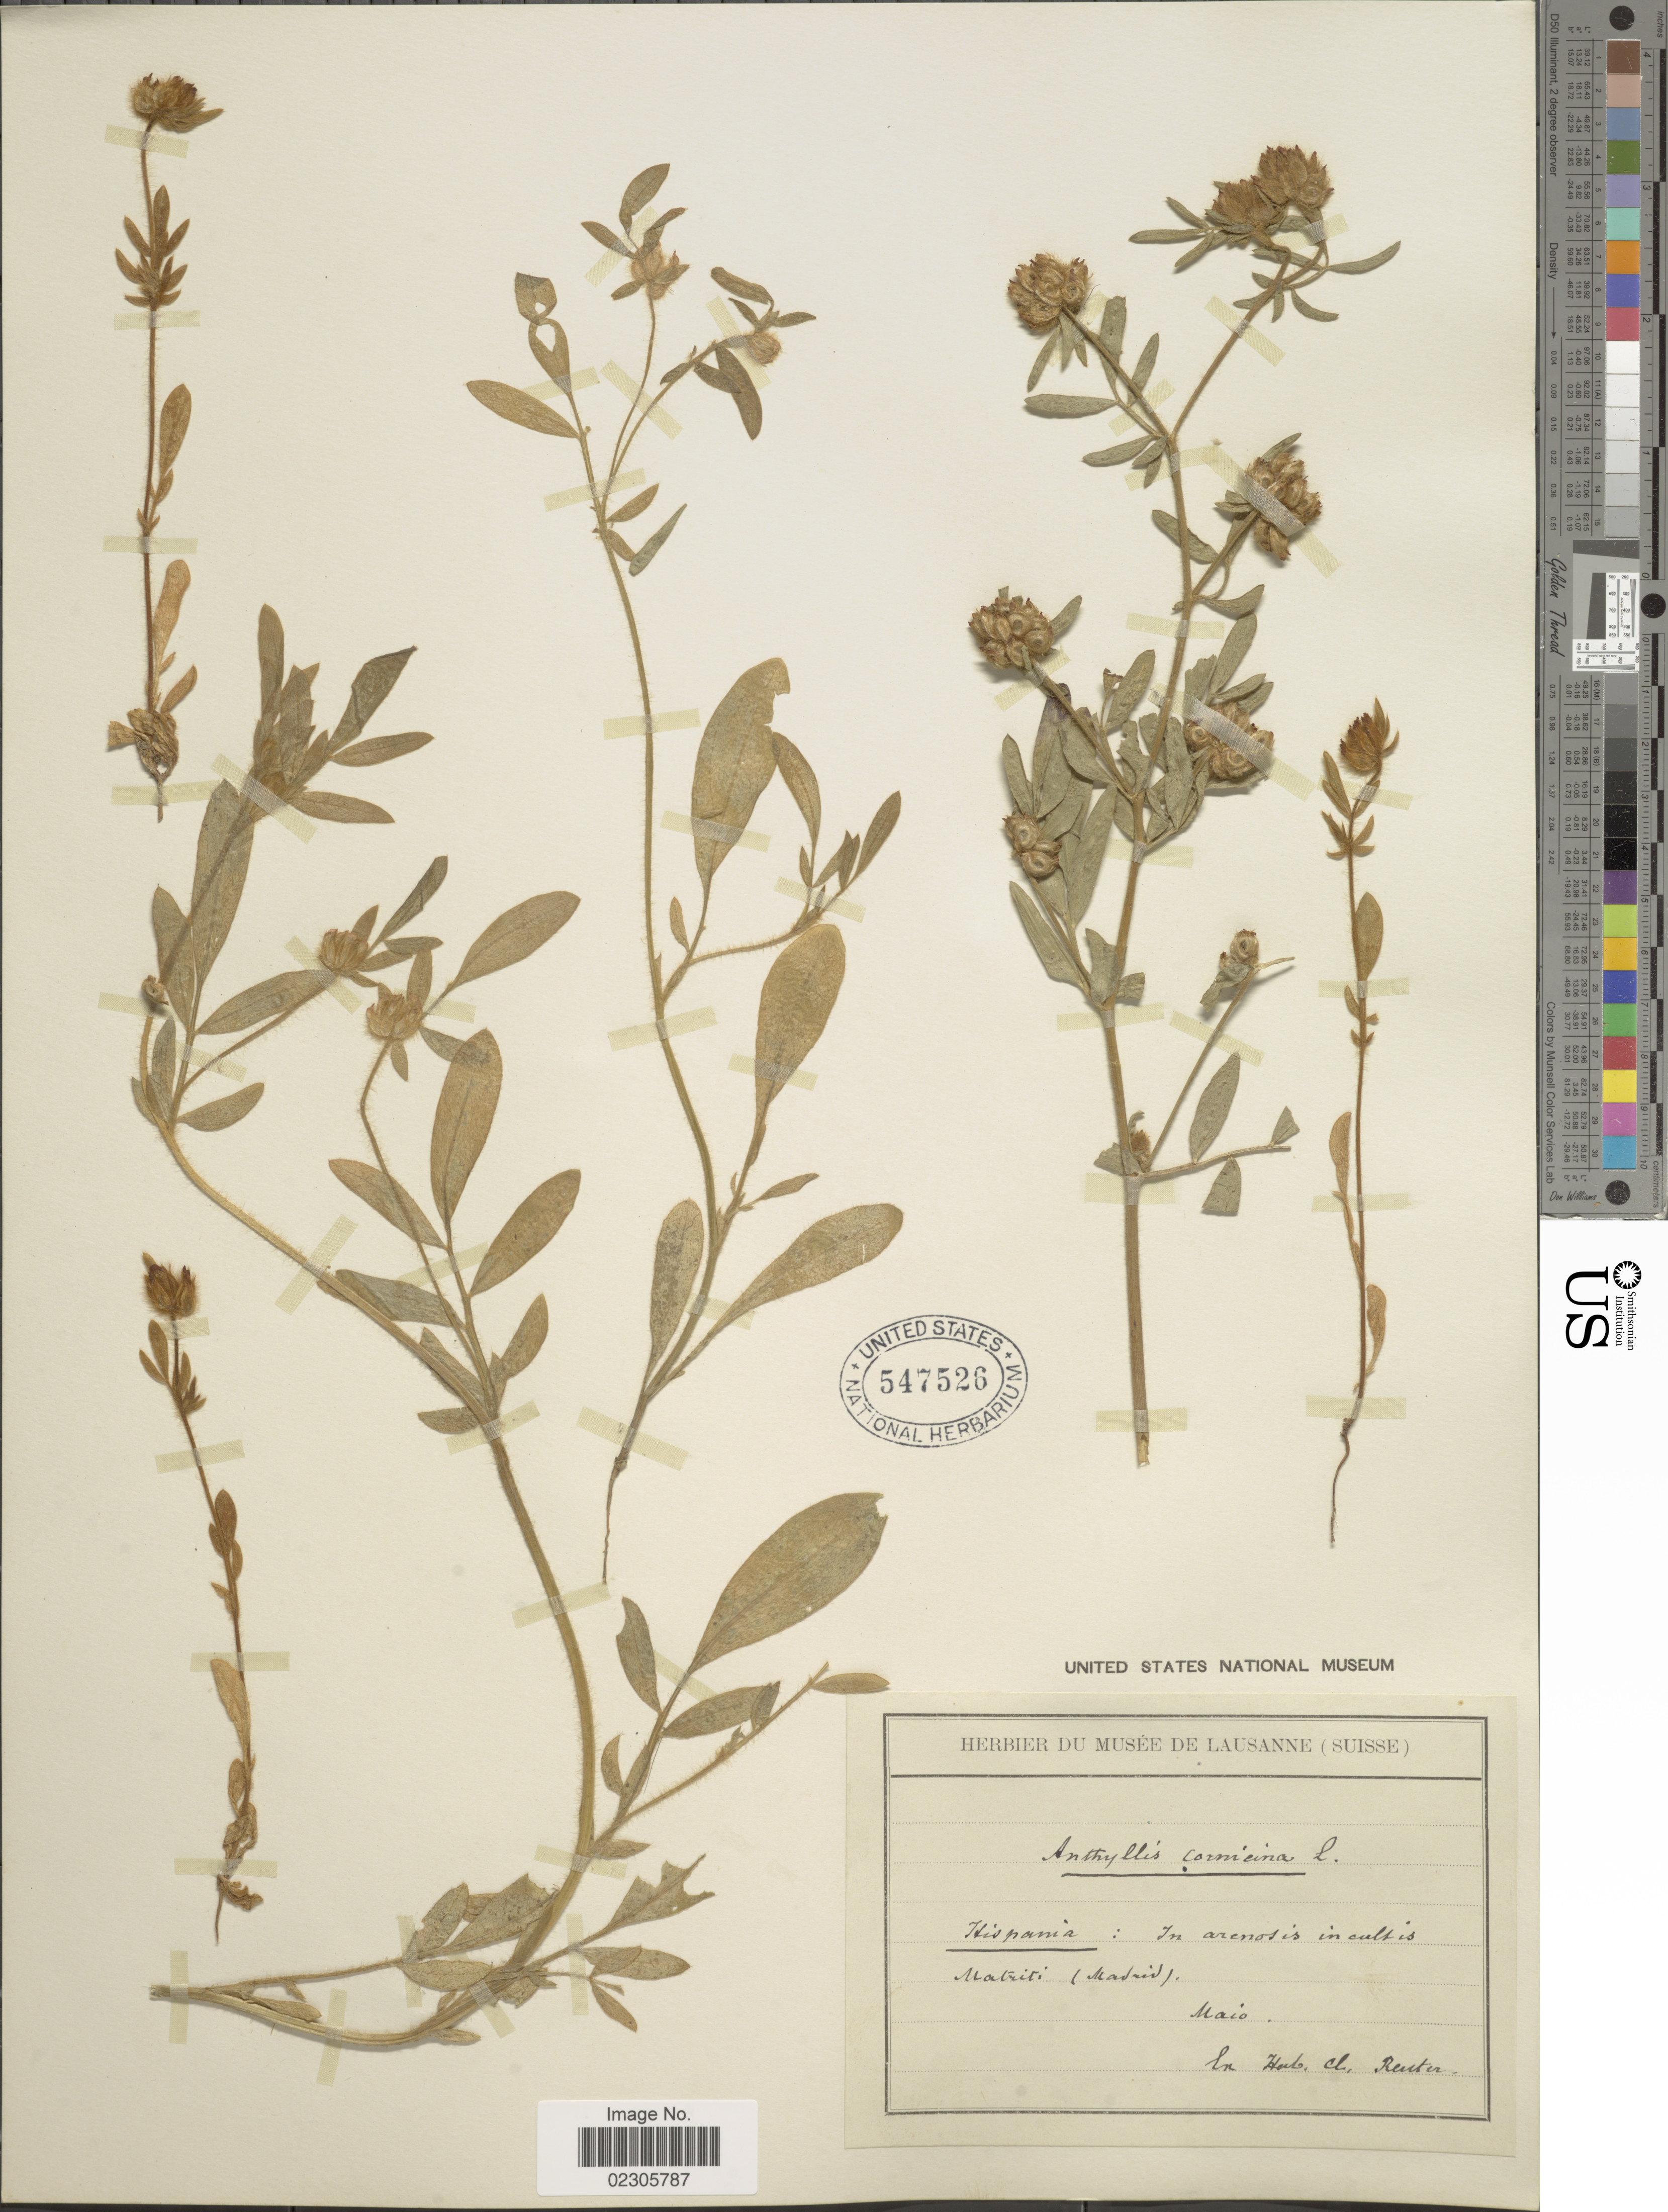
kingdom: Plantae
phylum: Tracheophyta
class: Magnoliopsida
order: Fabales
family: Fabaceae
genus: Anthyllis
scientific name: Anthyllis cornicina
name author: L.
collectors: ex herb. Reuter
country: Spain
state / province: Madrid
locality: Hispania: in arenosis in cultis Matriti (Madrid)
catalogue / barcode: US 547526